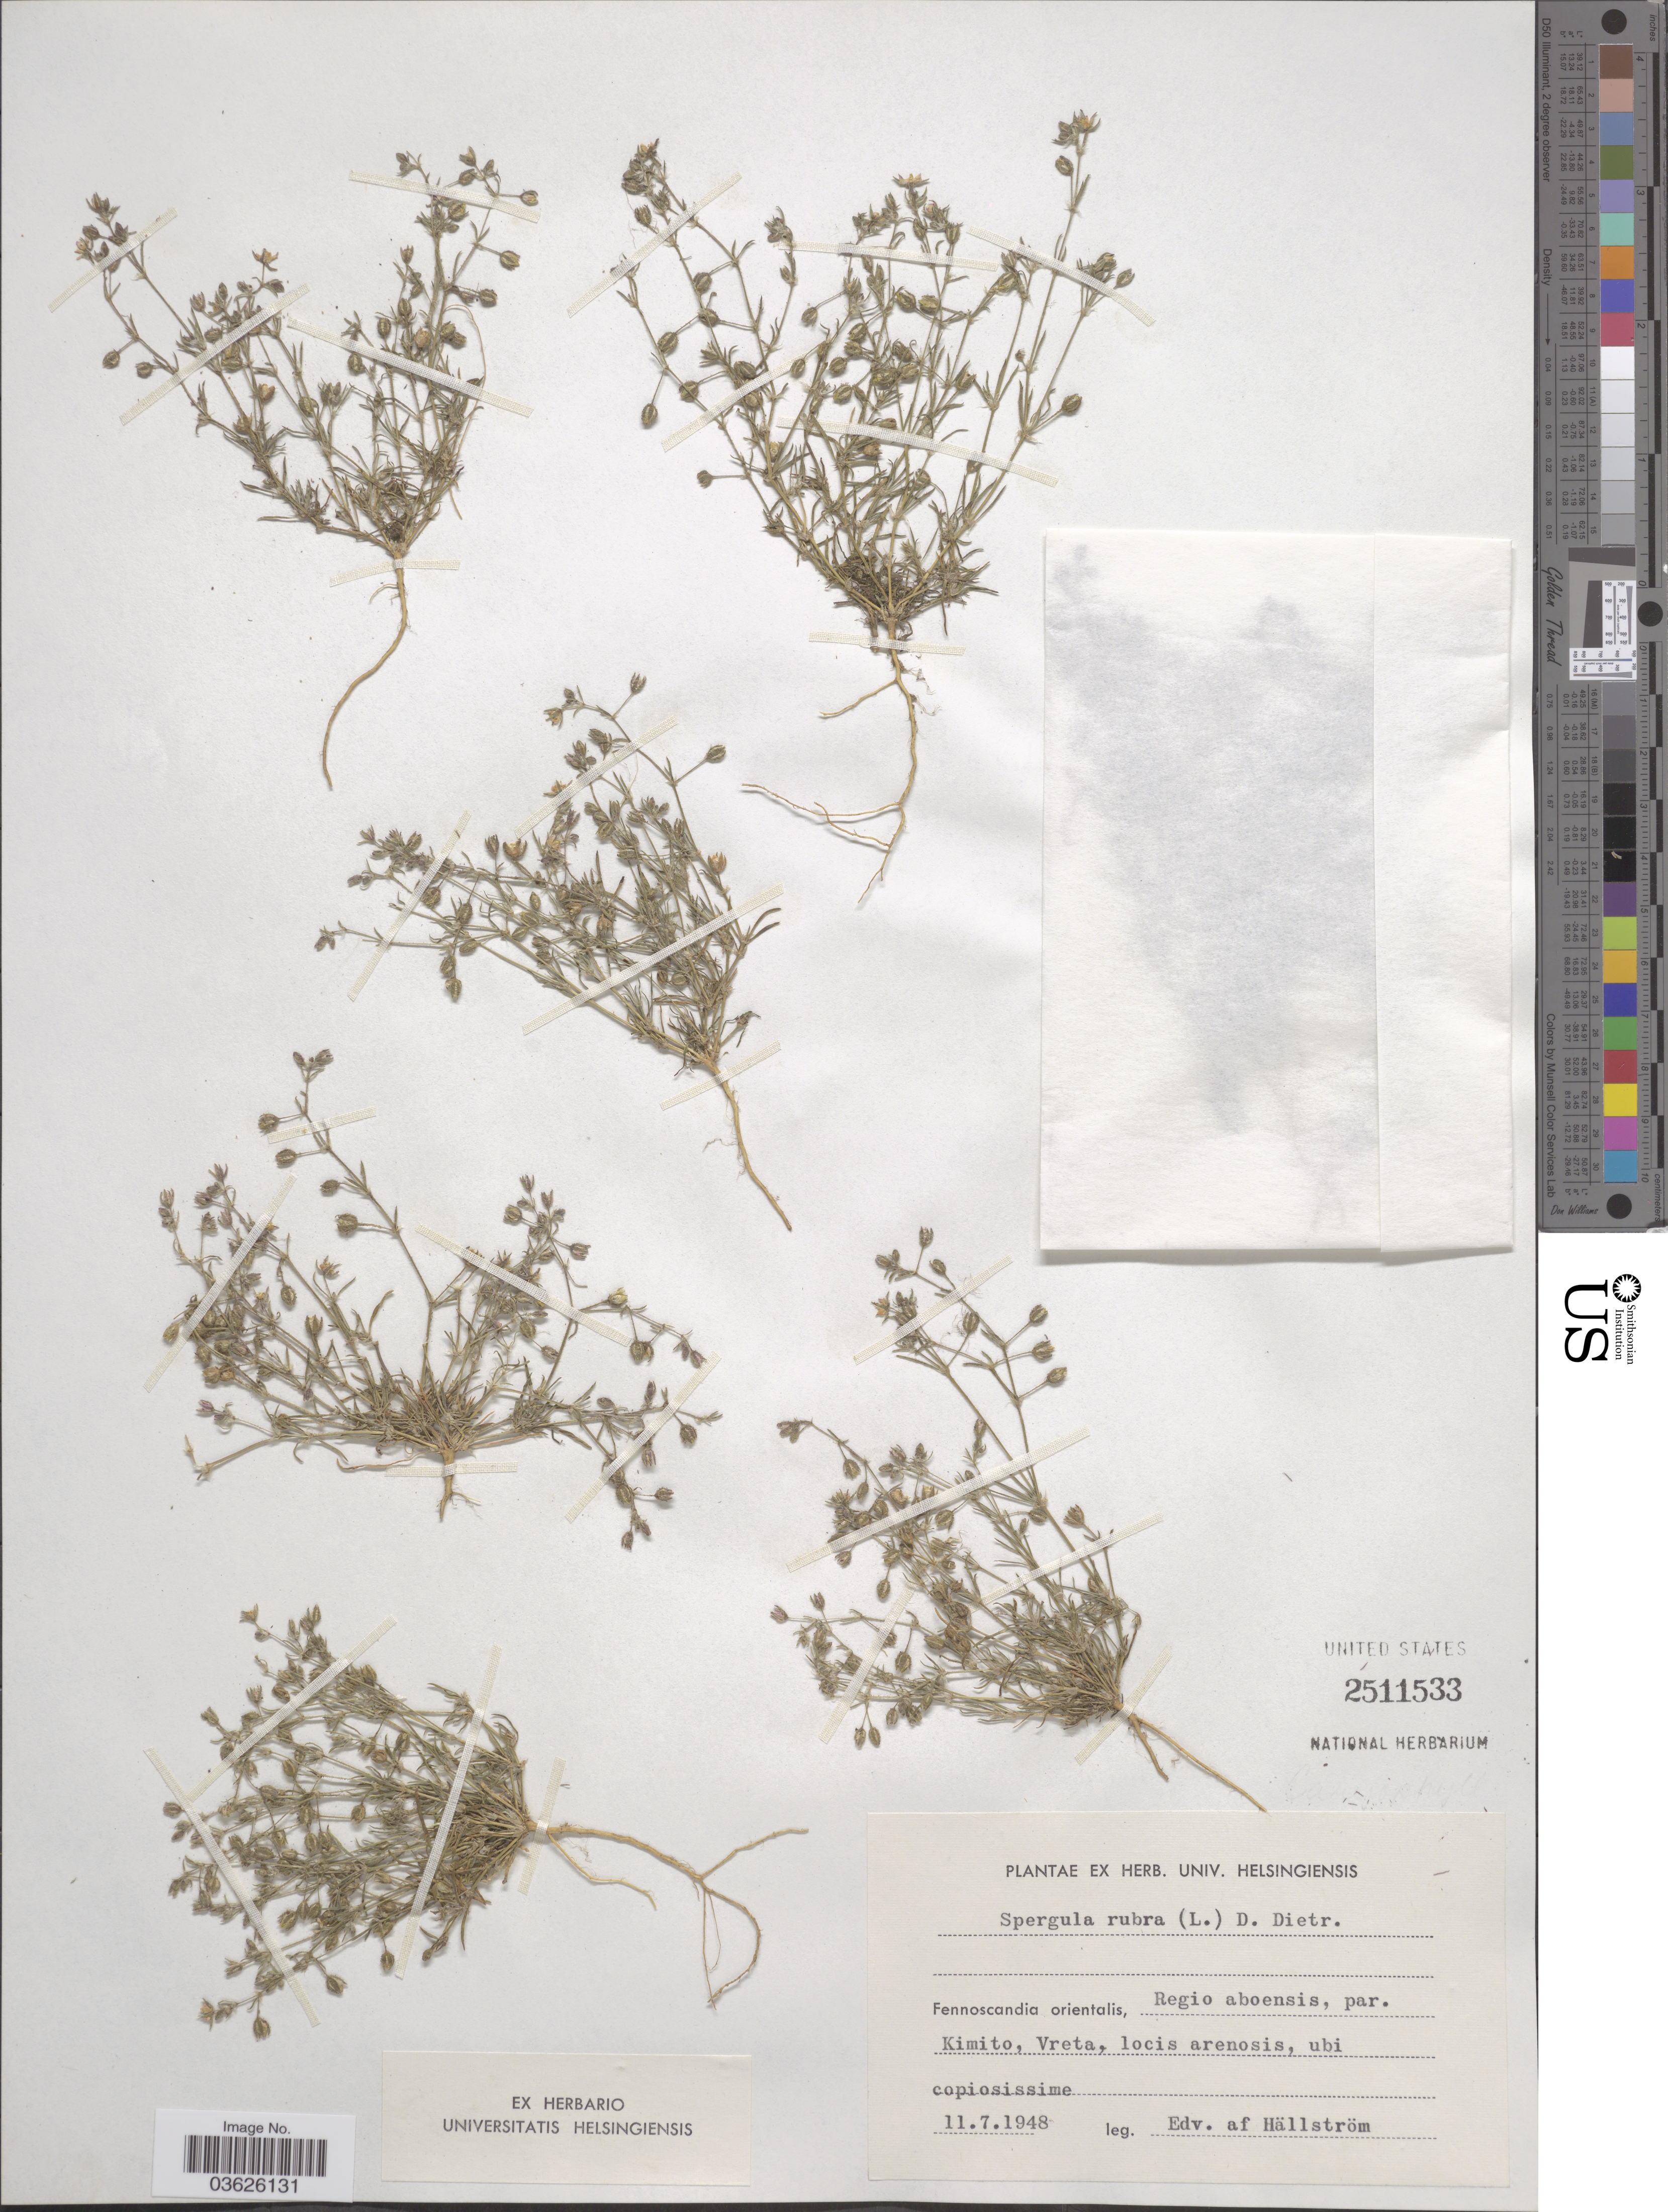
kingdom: Plantae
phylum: Tracheophyta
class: Magnoliopsida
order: Caryophyllales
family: Caryophyllaceae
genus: Spergularia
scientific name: Spergularia rubra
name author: (L.) J. Presl & C. Presl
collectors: E. Hällström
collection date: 1948-07-11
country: Finland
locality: Fennoscandia orientalis, Regio aboensis, par. Kimito, Vreta, locis arenosis, ubi copiosissime.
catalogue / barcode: US 2511533